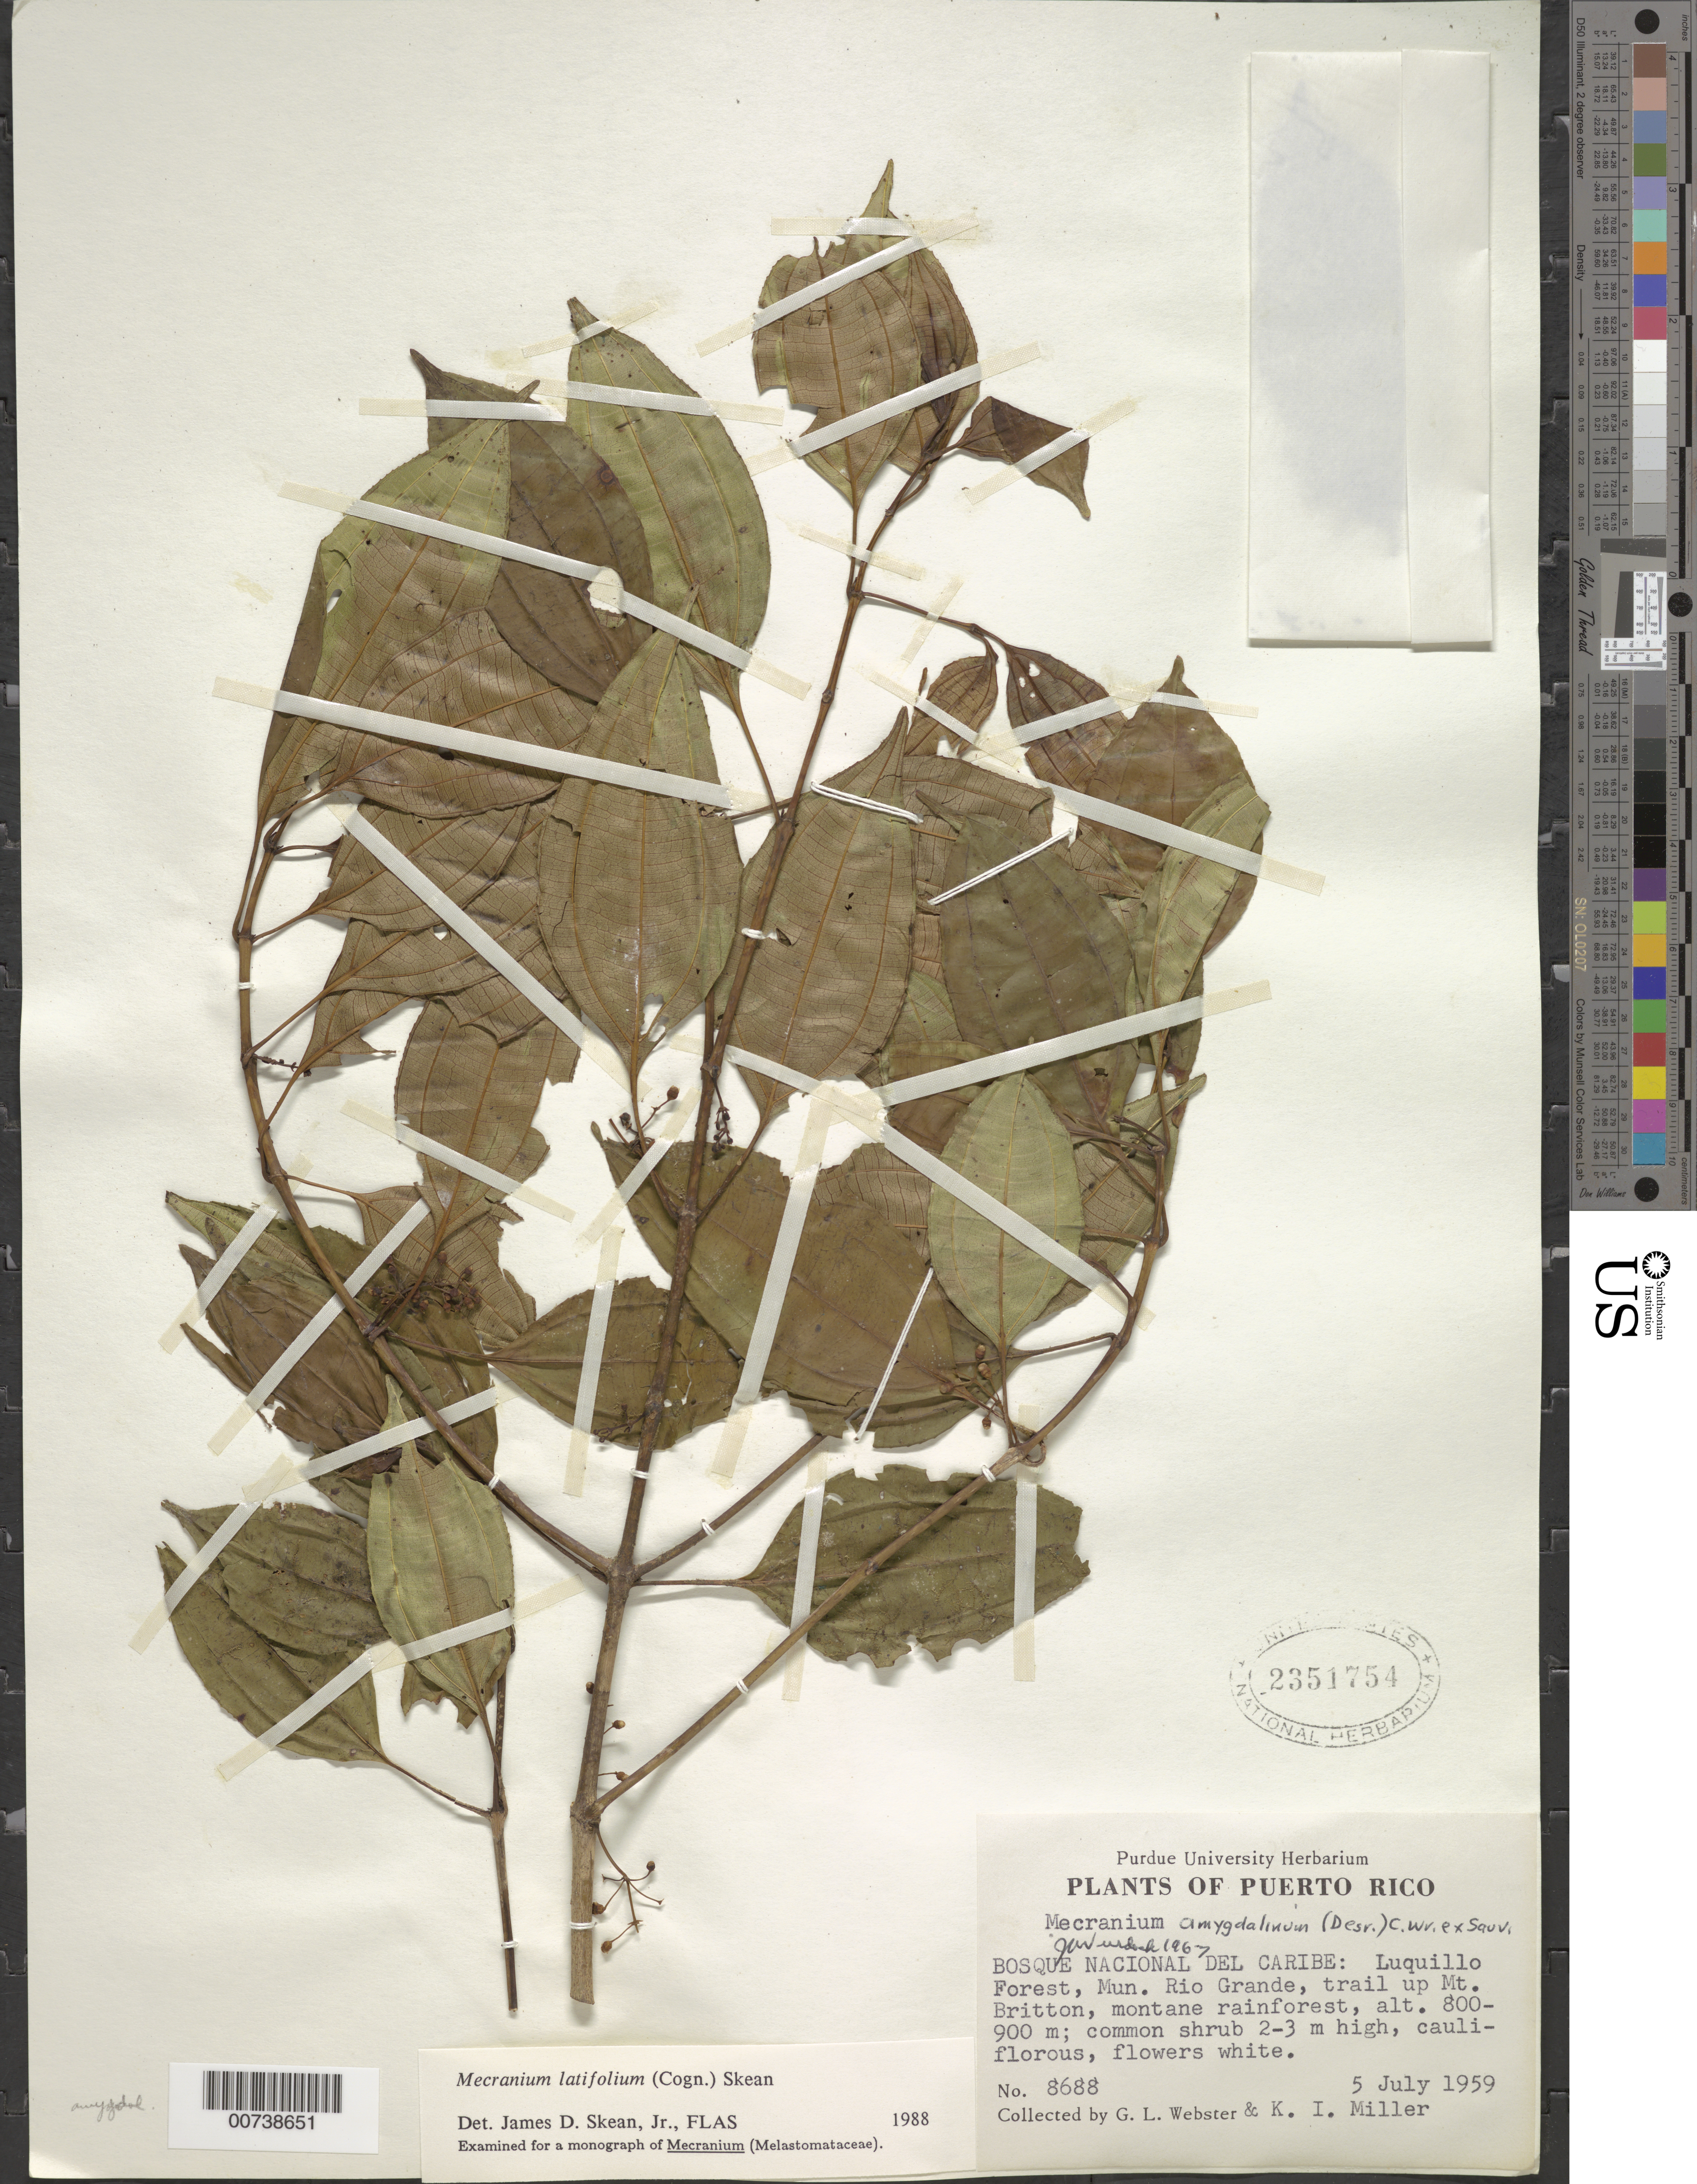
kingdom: Plantae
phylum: Tracheophyta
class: Magnoliopsida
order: Myrtales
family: Melastomataceae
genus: Mecranium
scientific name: Mecranium latifolium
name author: (Cogn.) Skean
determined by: Skean, J. D., Jr.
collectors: G. L. Webster & K. I. Miller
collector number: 8688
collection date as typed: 05 Jul 1959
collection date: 1959-07-05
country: Puerto Rico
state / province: Río Grande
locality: Bosque Nacional del Caribe: Luquillo Forest, Municipio Río Grande, trail up Mt. Britton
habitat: Montane rainforest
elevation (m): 800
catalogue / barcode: US 2351754